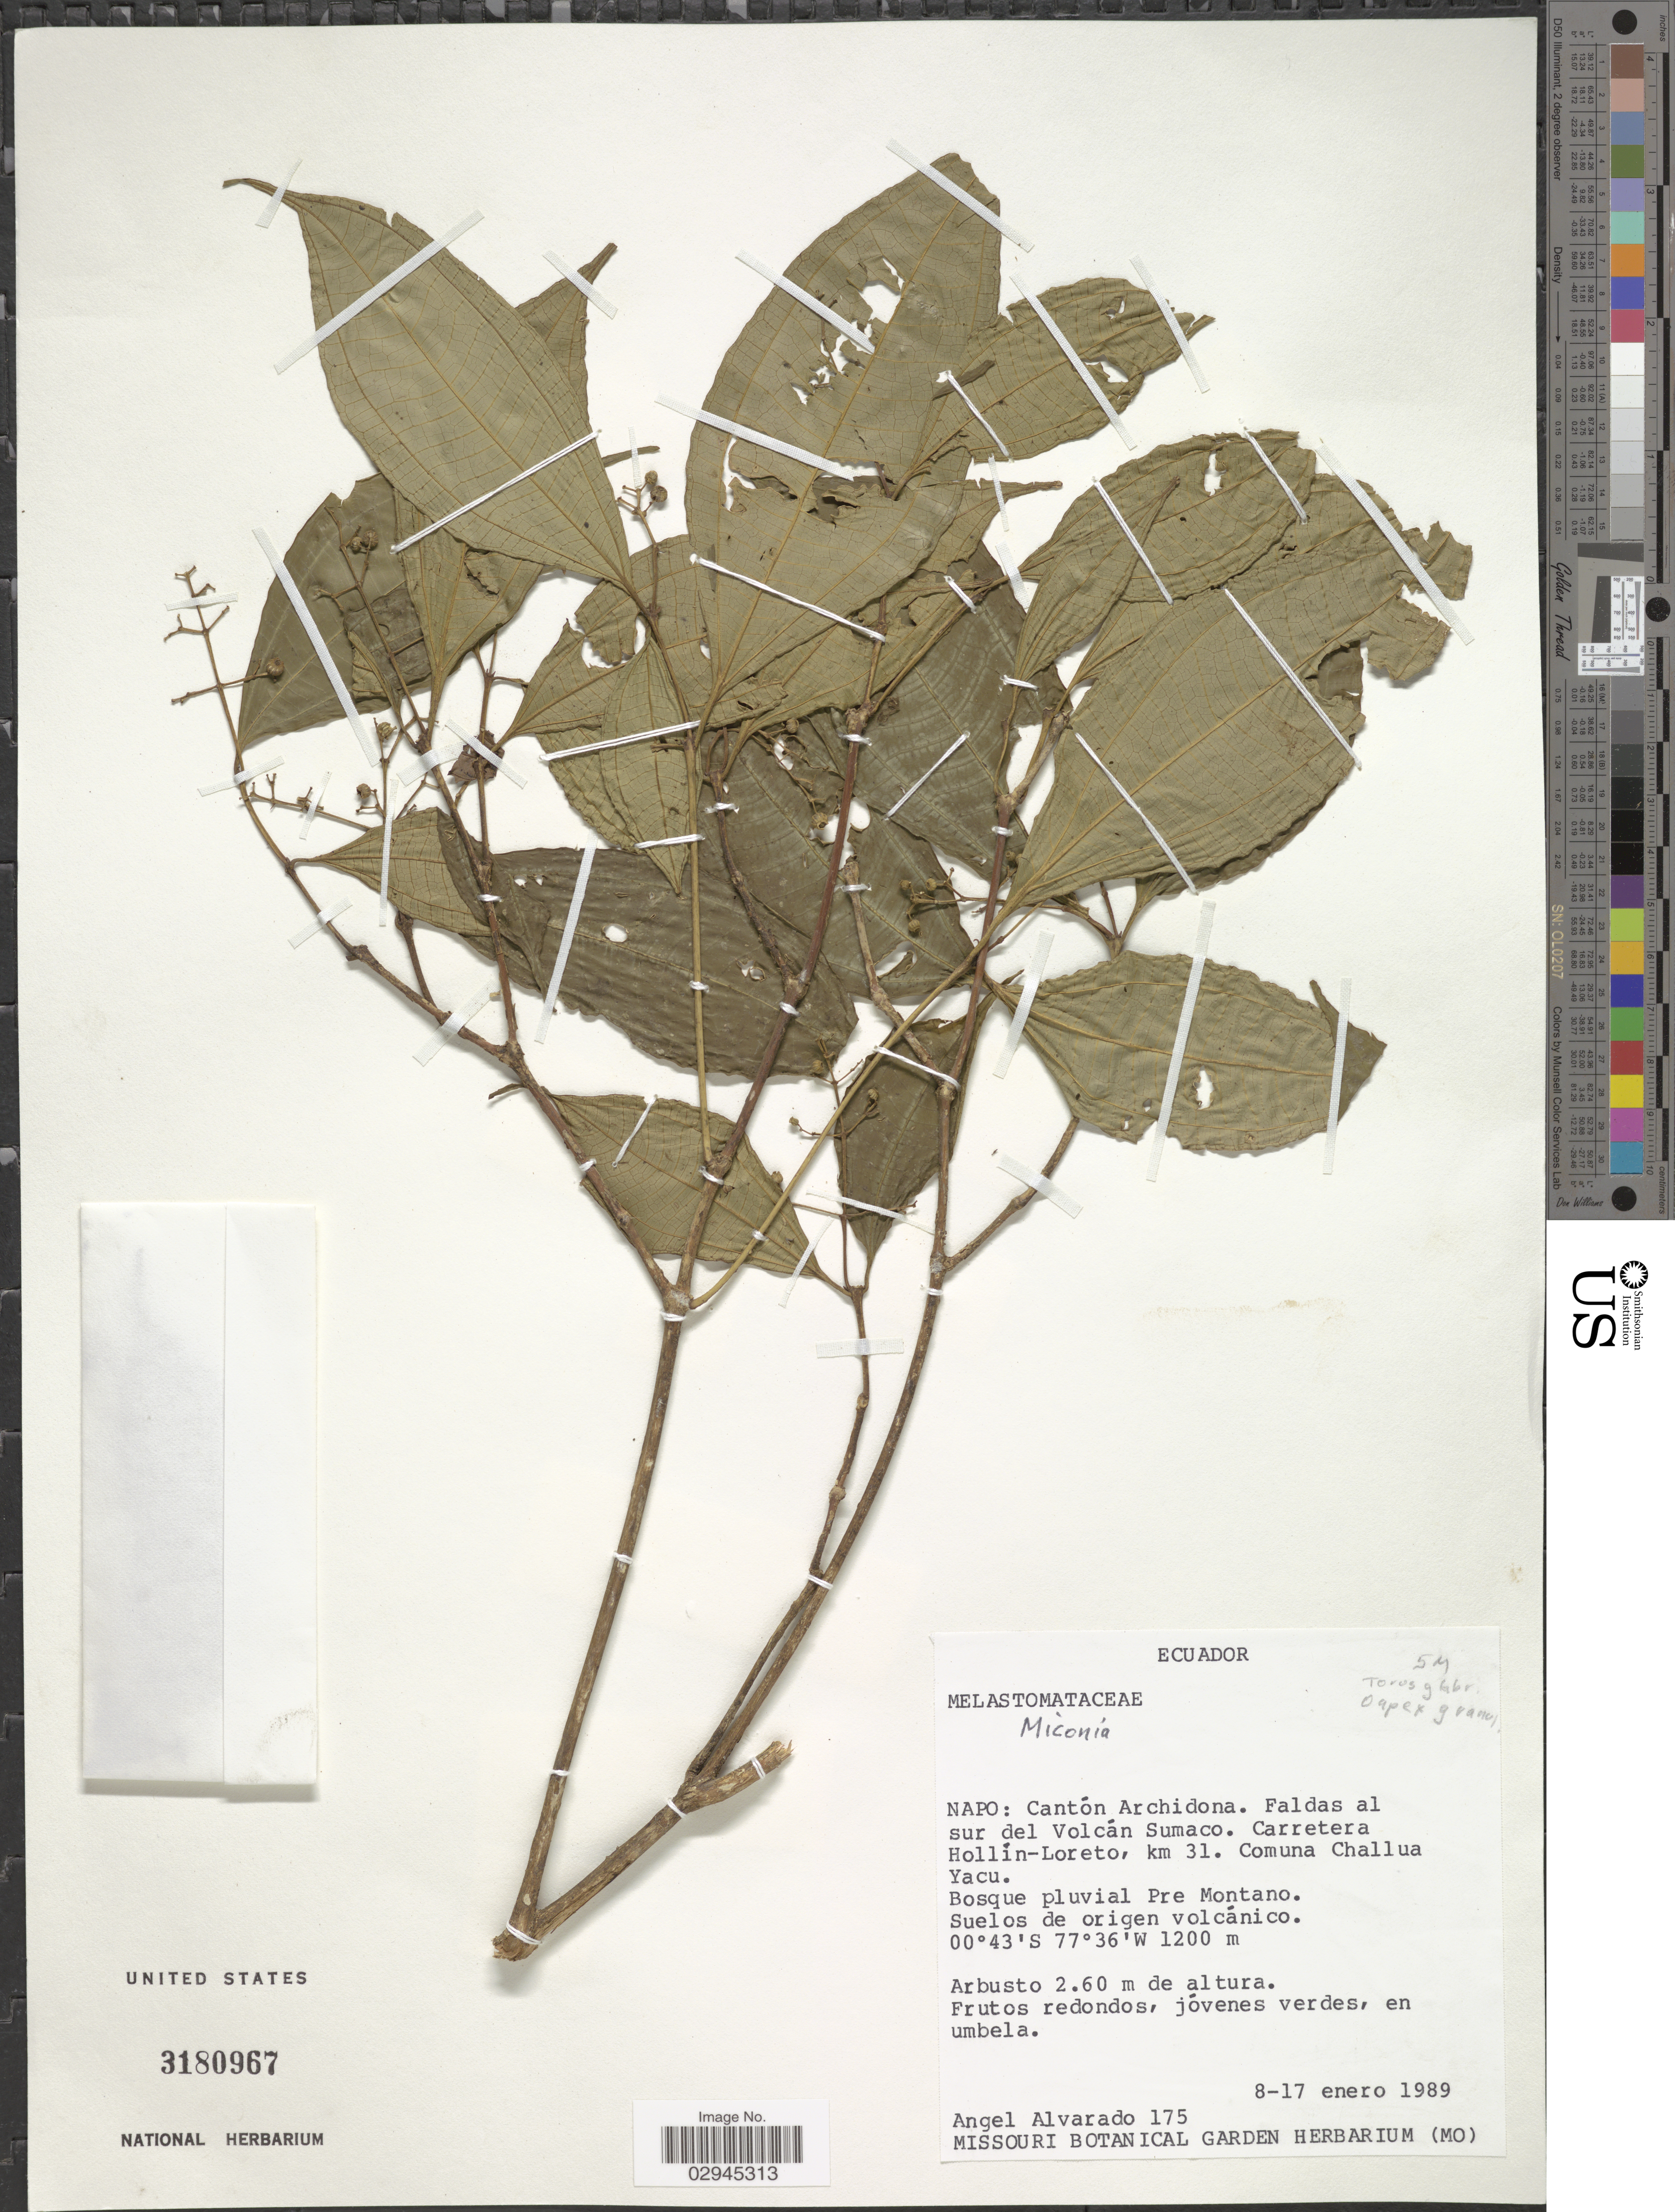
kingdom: Plantae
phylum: Tracheophyta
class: Magnoliopsida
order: Myrtales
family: Melastomataceae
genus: Miconia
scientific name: Miconia sp.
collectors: A. Alvarado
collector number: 175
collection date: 1989-01-08/1989-01-17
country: Ecuador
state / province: Napo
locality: Cantón Archidona. Faldas al sur del Volcán Sumaco. Carretera Hollín-Loreto, km. 31. Comuna Challua Yacu. Bosque pluvial Pre Montano.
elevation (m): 1200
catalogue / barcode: US 3180967